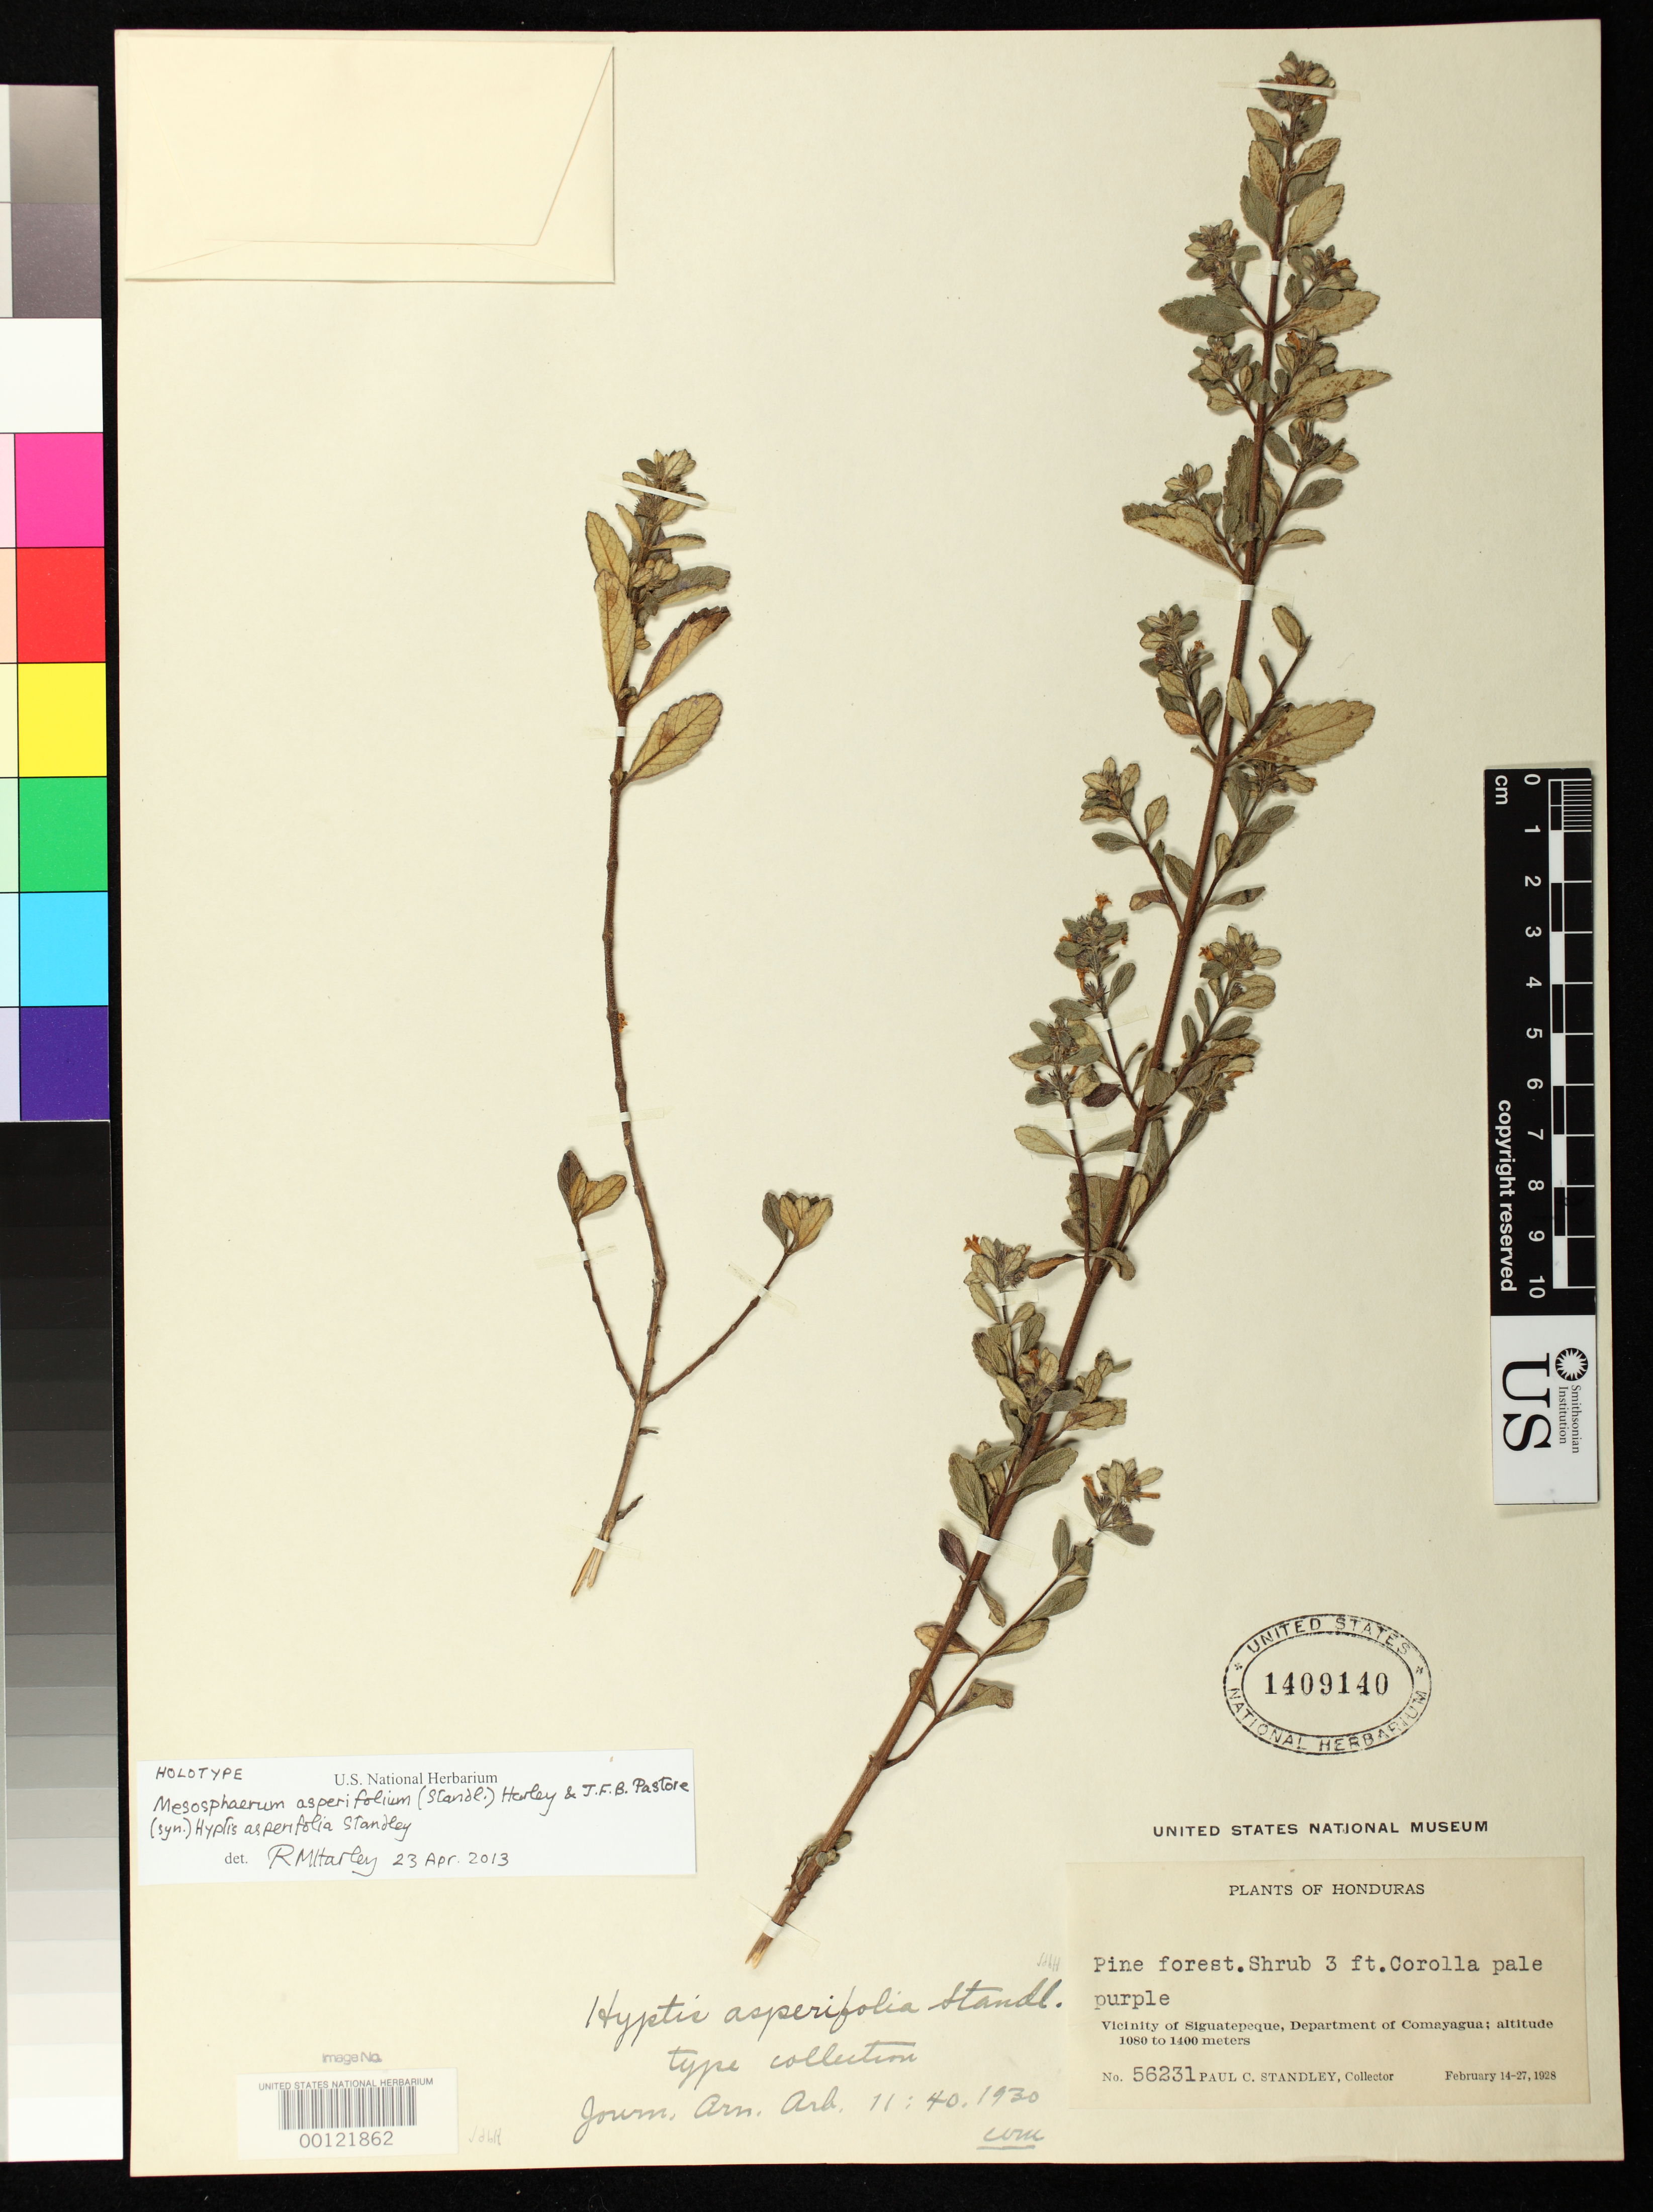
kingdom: Plantae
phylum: Tracheophyta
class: Magnoliopsida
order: Lamiales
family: Lamiaceae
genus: Hyptis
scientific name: Hyptis asperifolia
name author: Standl.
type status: Isotype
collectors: P. C. Standley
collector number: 56231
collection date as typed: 14 Feb 1928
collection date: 1928-02-14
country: Honduras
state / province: Comayagua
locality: Siguatepeque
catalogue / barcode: US 1409140